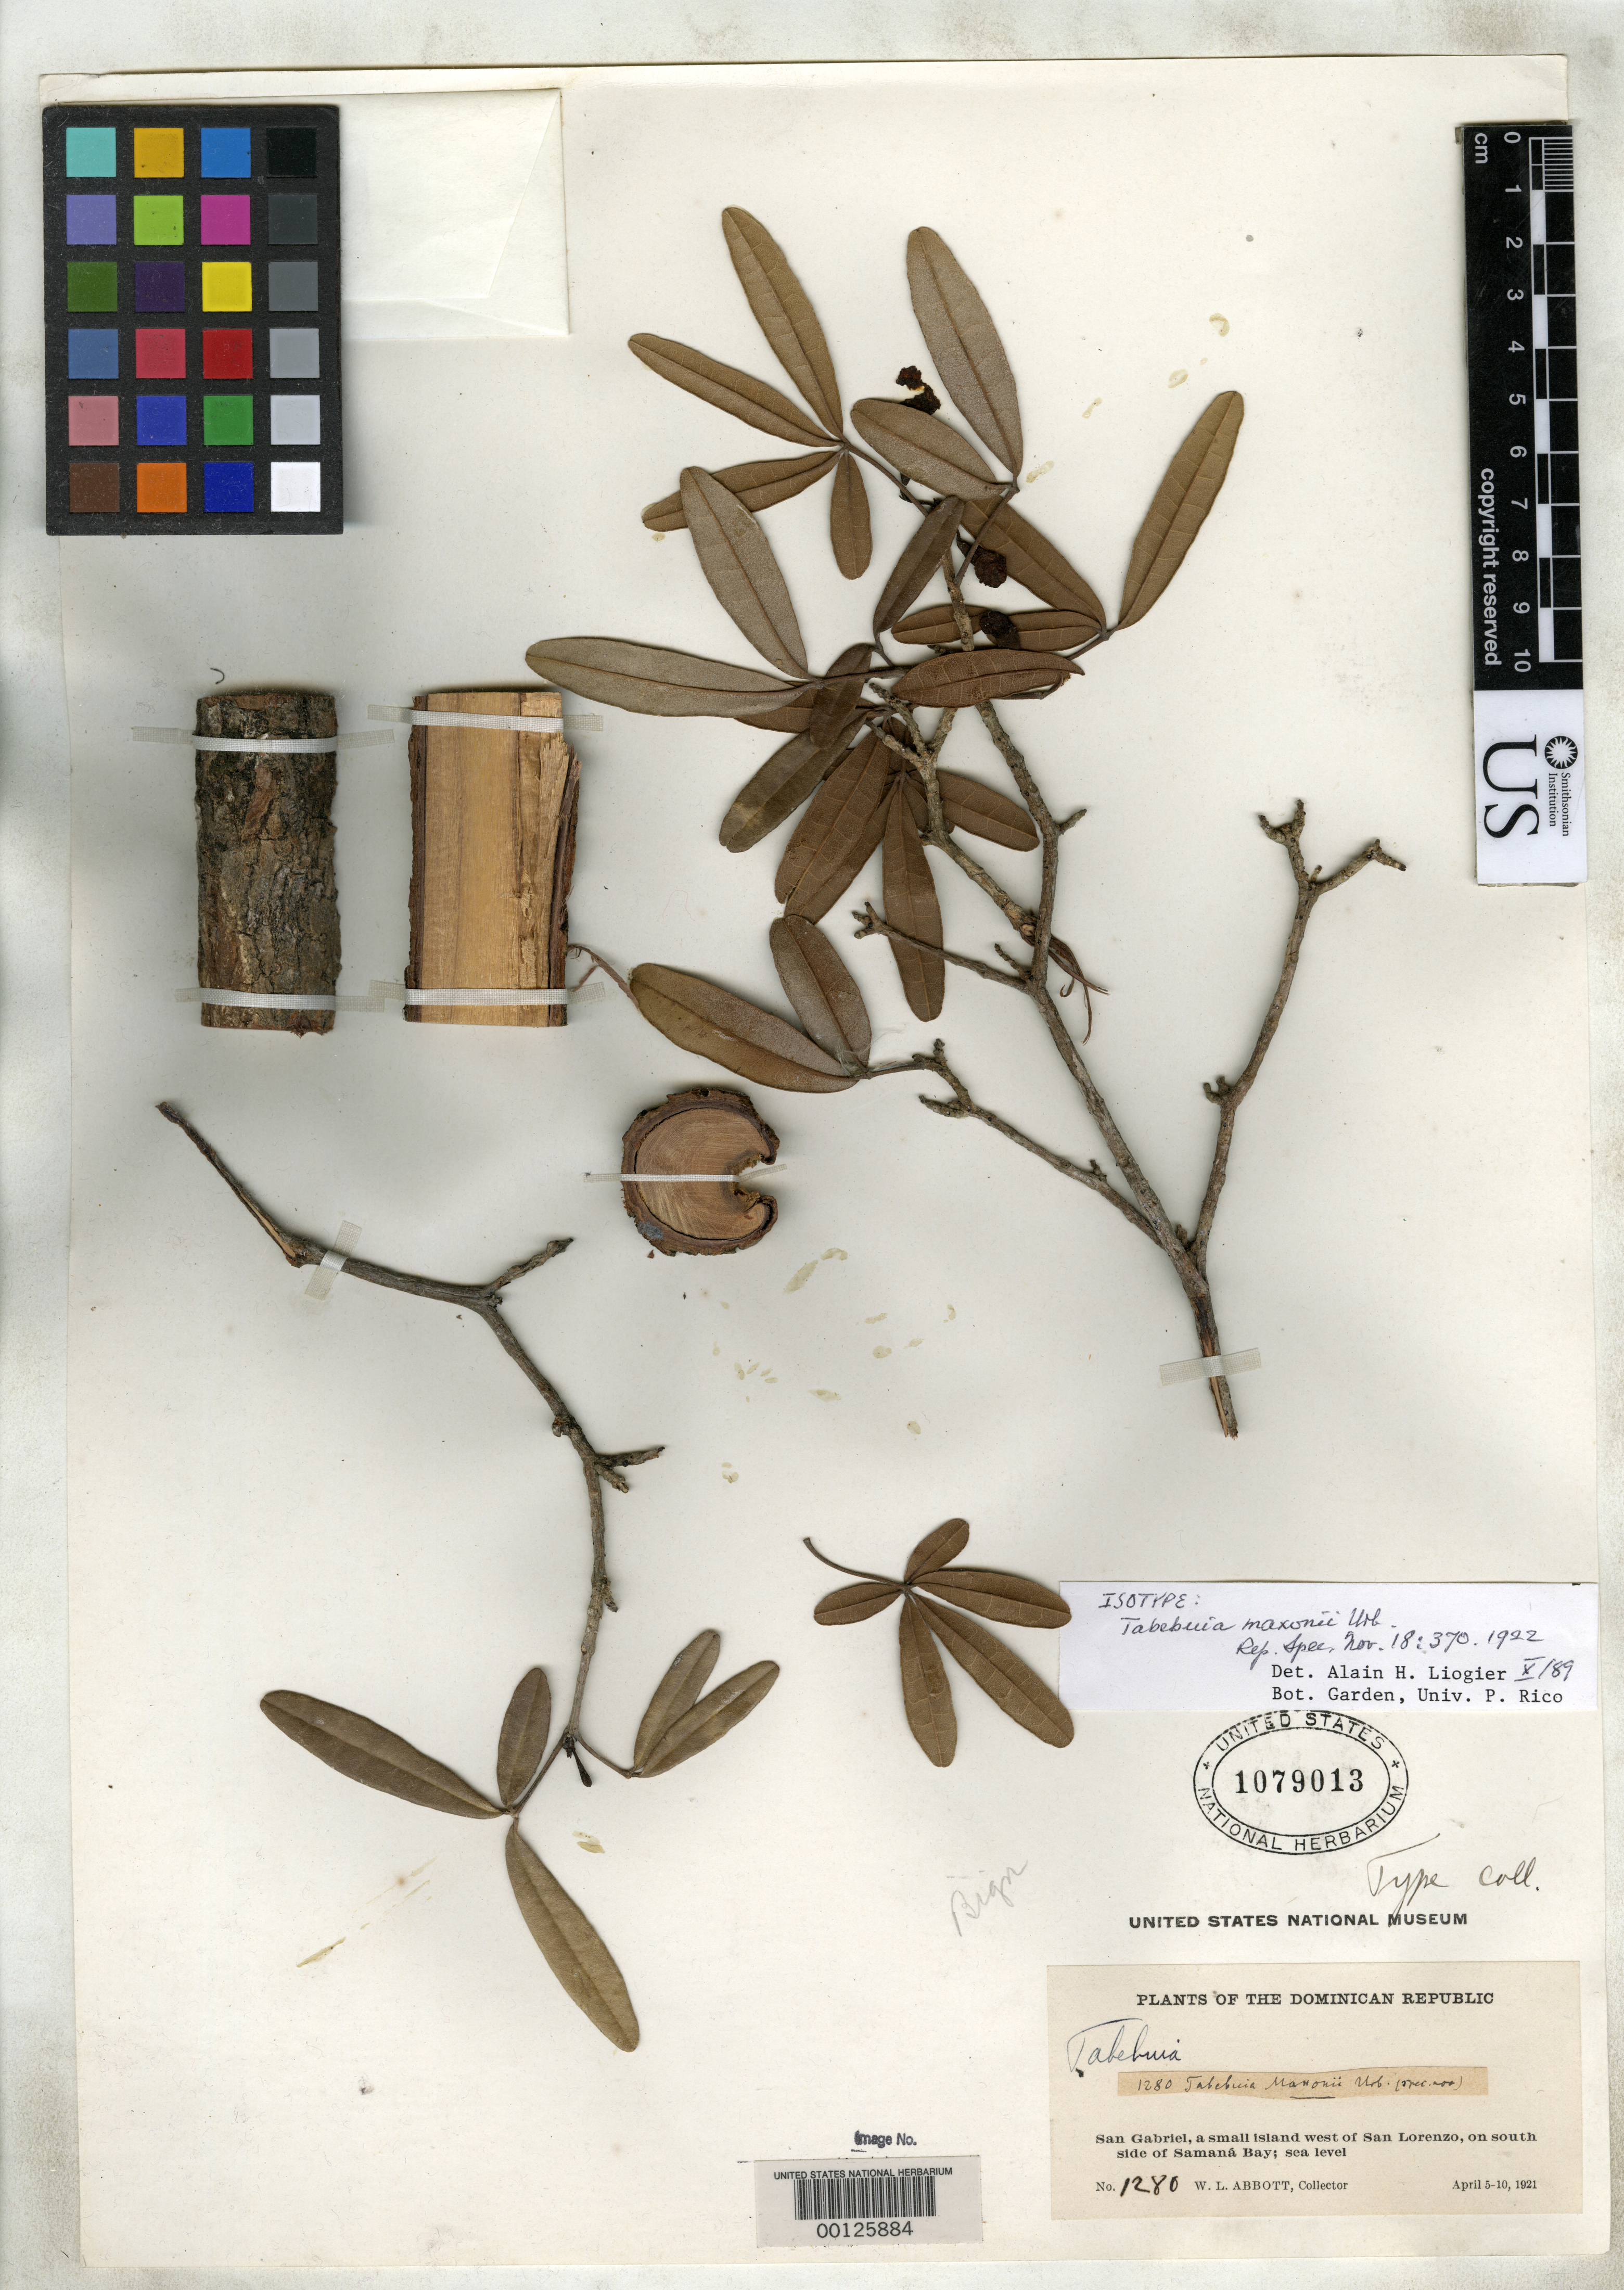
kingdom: Plantae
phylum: Tracheophyta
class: Magnoliopsida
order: Lamiales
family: Bignoniaceae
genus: Tabebuia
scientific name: Tabebuia maxonii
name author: Urb.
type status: Isotype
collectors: W. L. Abbott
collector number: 1280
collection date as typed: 05 Apr 1921 to 10 Apr 1921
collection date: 1921-04-05/1921-04-10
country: Dominican Republic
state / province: Distrito Nacional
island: Hispaniola Island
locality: San Gabriel.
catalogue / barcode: US 1079013